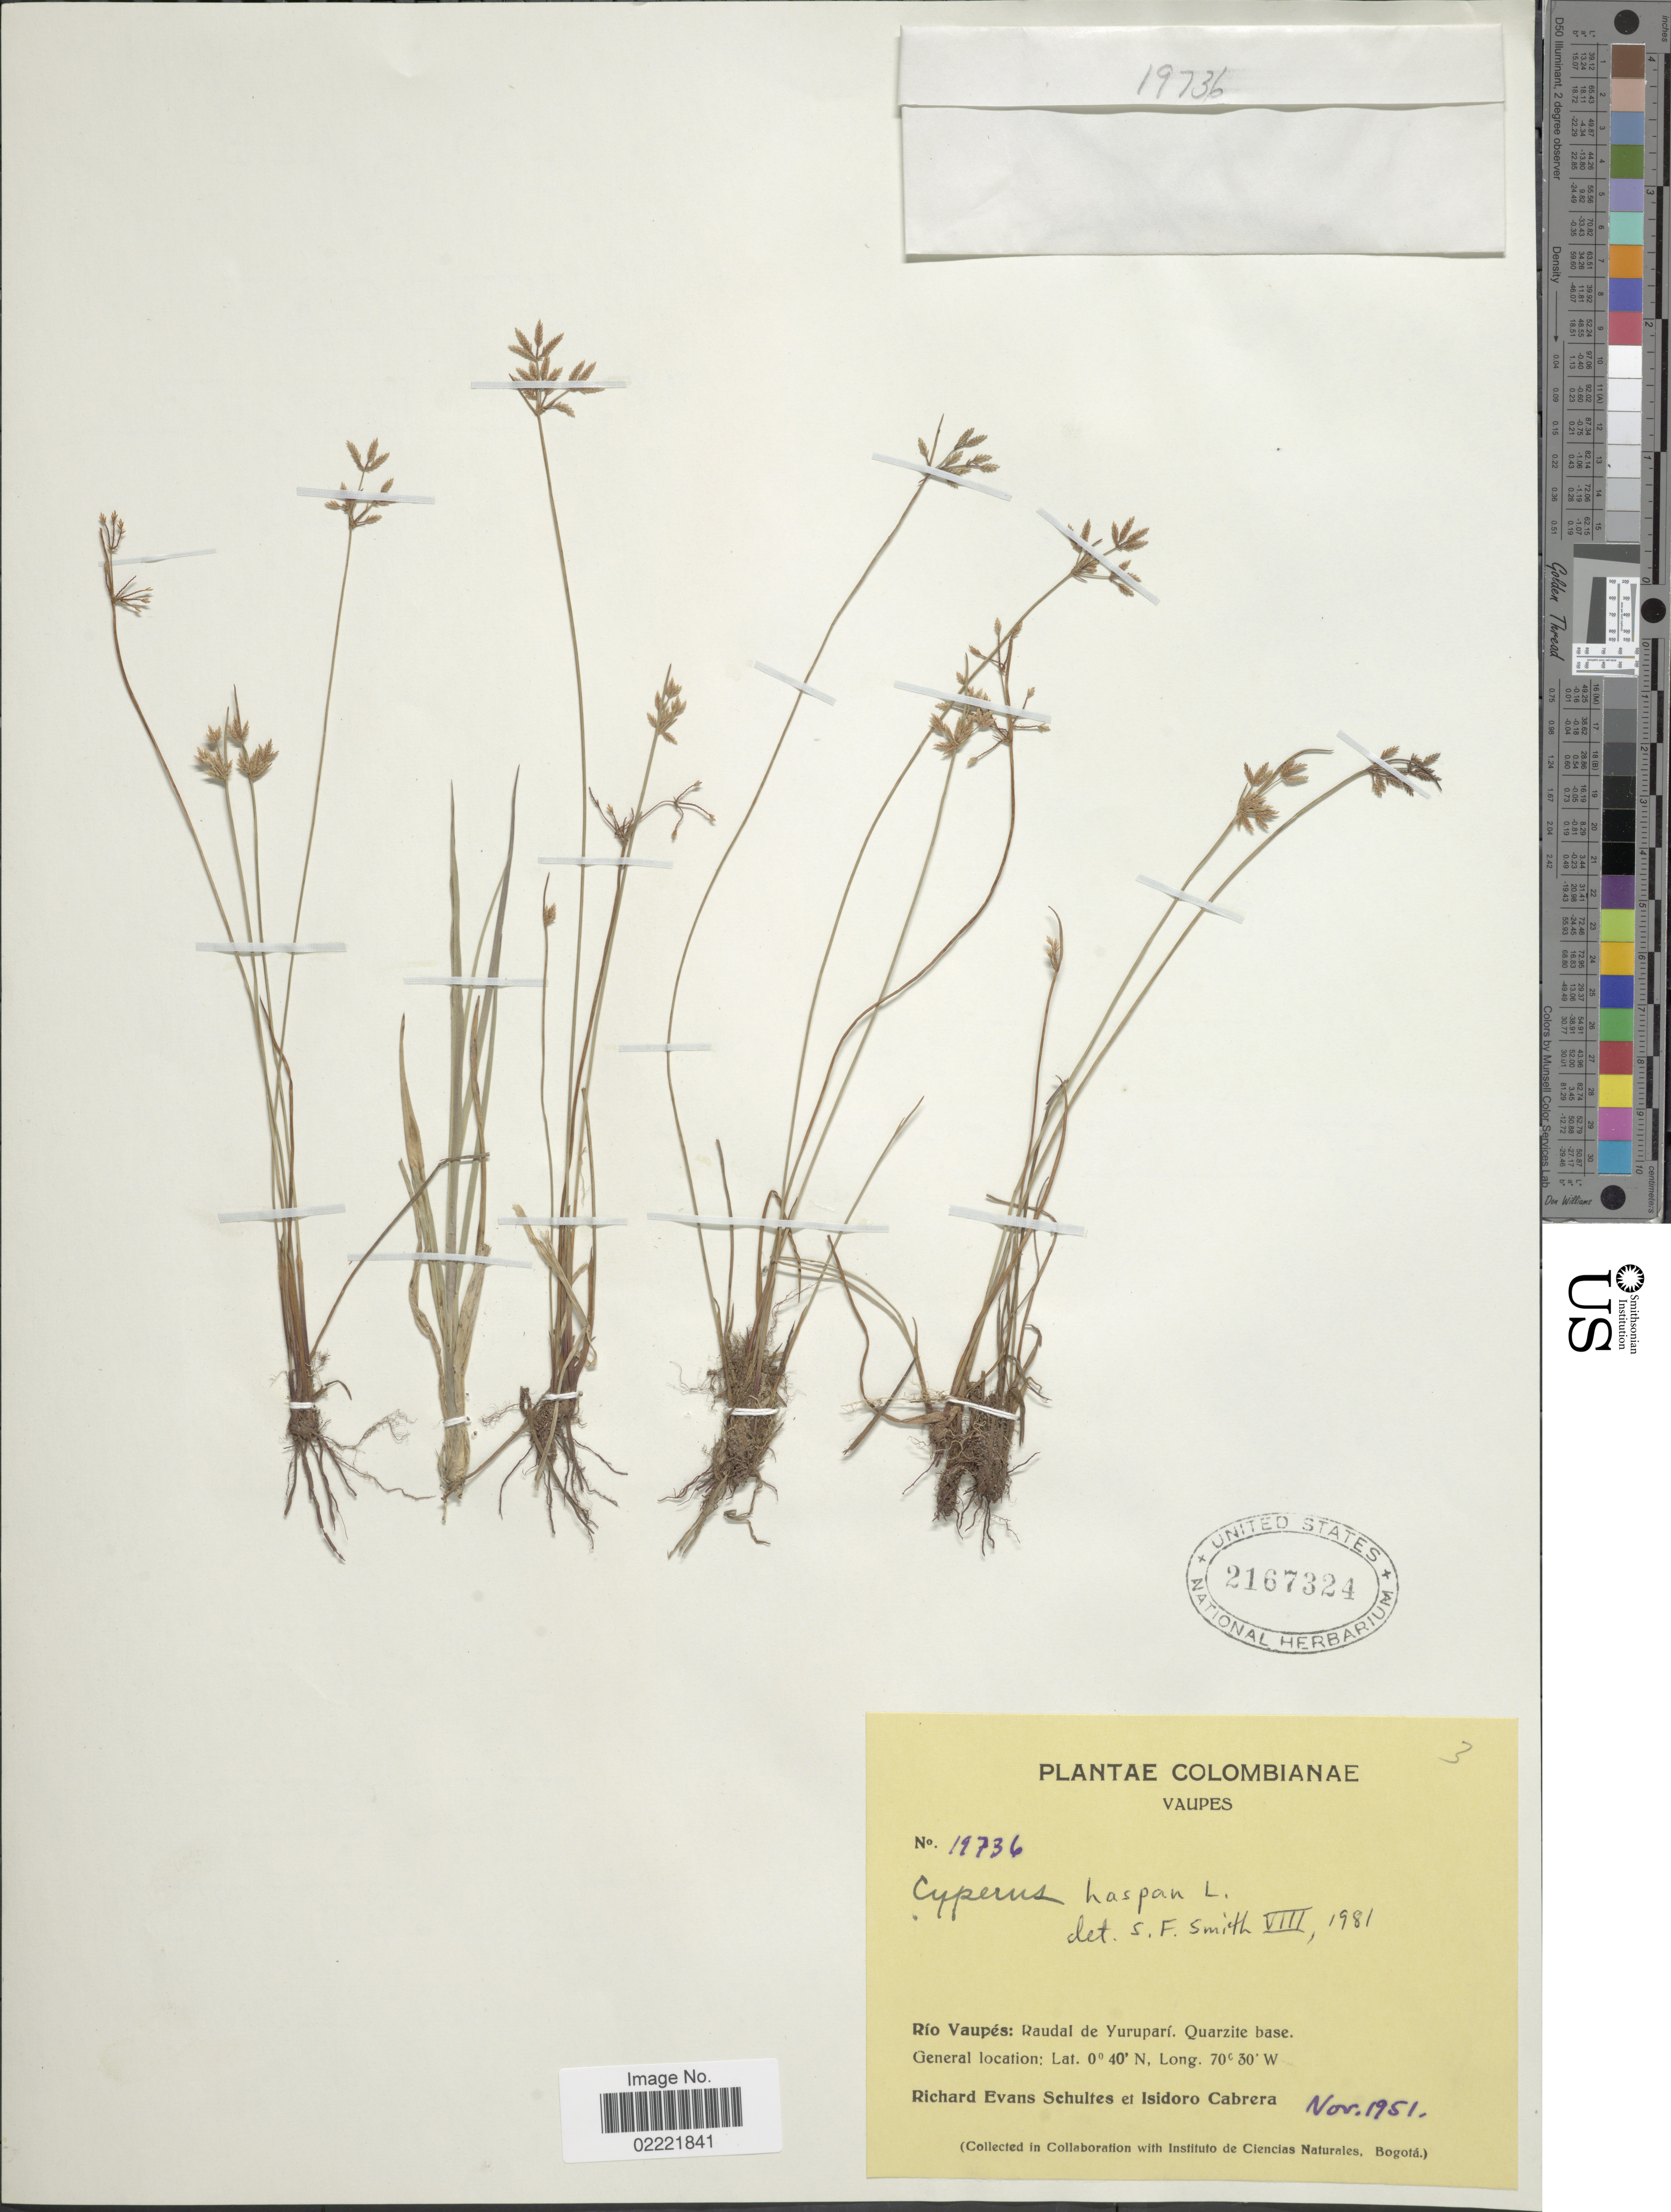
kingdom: Plantae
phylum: Tracheophyta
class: Liliopsida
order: Poales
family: Cyperaceae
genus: Cyperus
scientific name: Cyperus haspan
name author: L.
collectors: R. E. Schultes & I. Cabrera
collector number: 19736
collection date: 1951-11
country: Colombia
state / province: Vaupés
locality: RioVaupes: Raudal de Yurupari, Quarzite base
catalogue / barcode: US 2167324